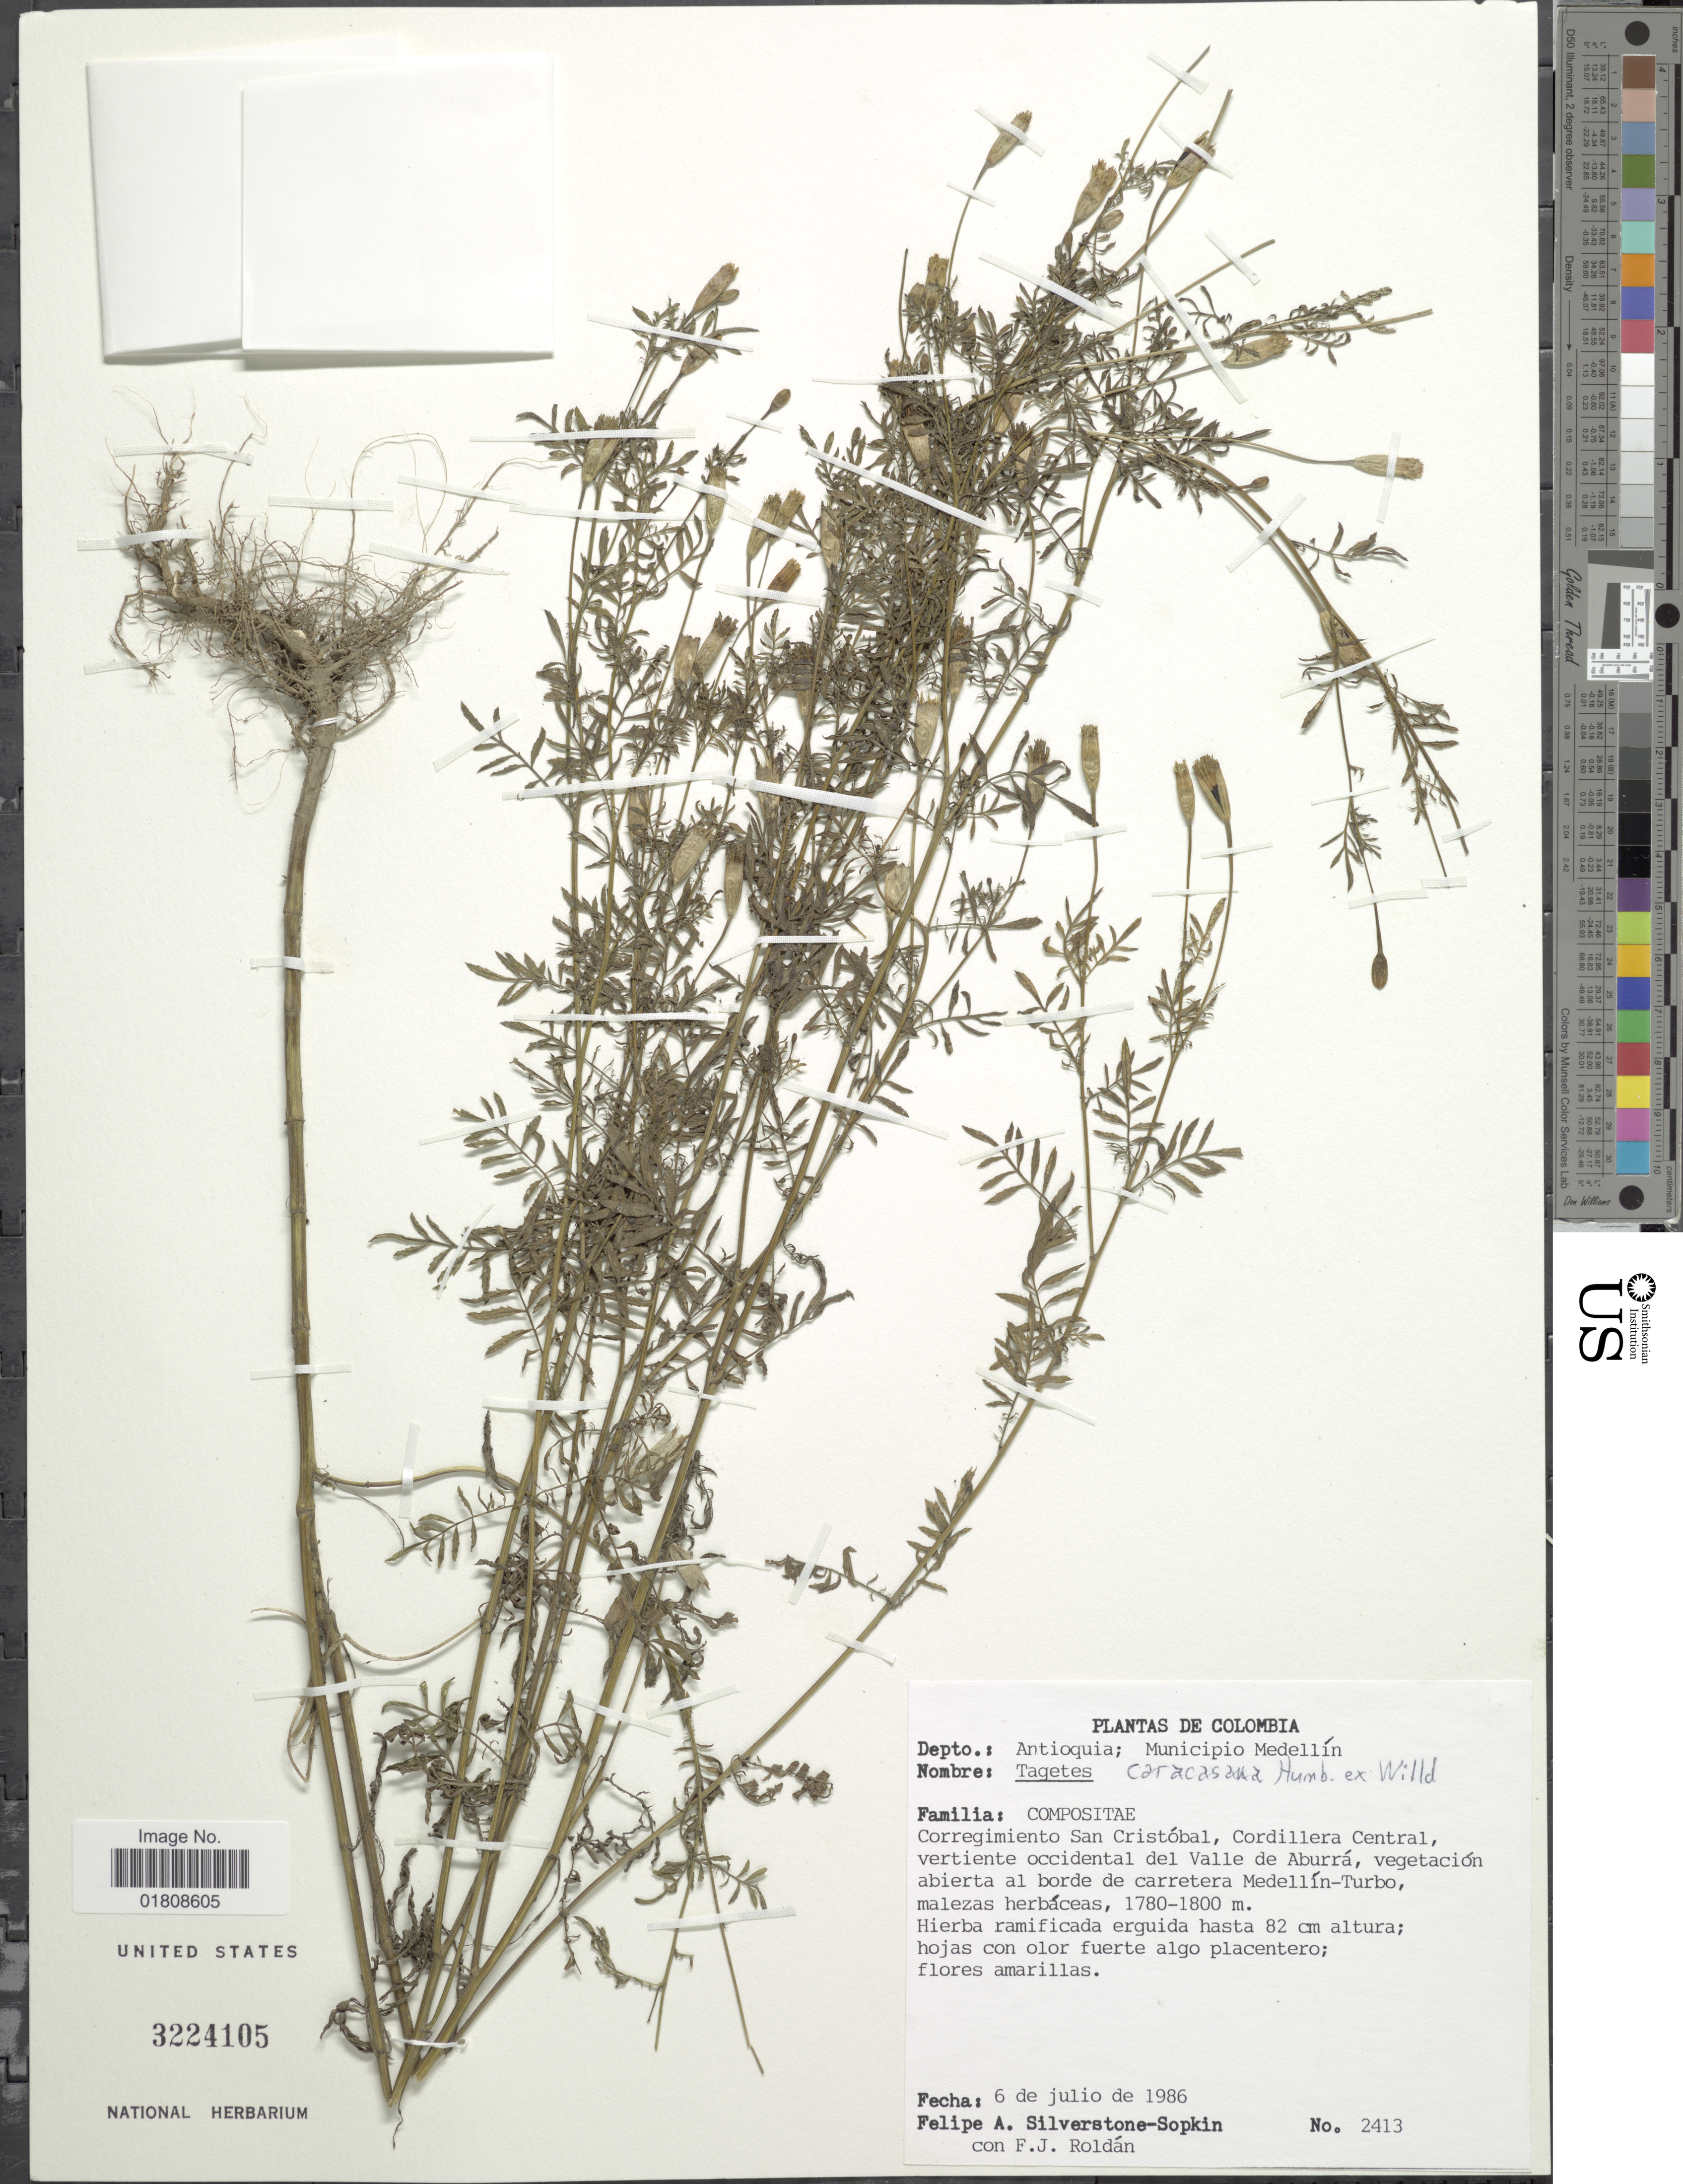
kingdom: Plantae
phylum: Tracheophyta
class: Magnoliopsida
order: Asterales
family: Asteraceae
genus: Tagetes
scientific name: Tagetes caracasana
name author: Humb. ex Willd.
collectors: P. A. Silverstone-Sopkin & F. J. Roldán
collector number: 2413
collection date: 1986-07-06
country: Colombia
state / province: Antioquia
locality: Municipio Medellin, Corregimiento San Cristobal, Cordillera Central, vertiente occidental del Valle de Aburra, vegetacion abierta al borde de carretera medellin-Turbo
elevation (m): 1780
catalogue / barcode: US 3224105